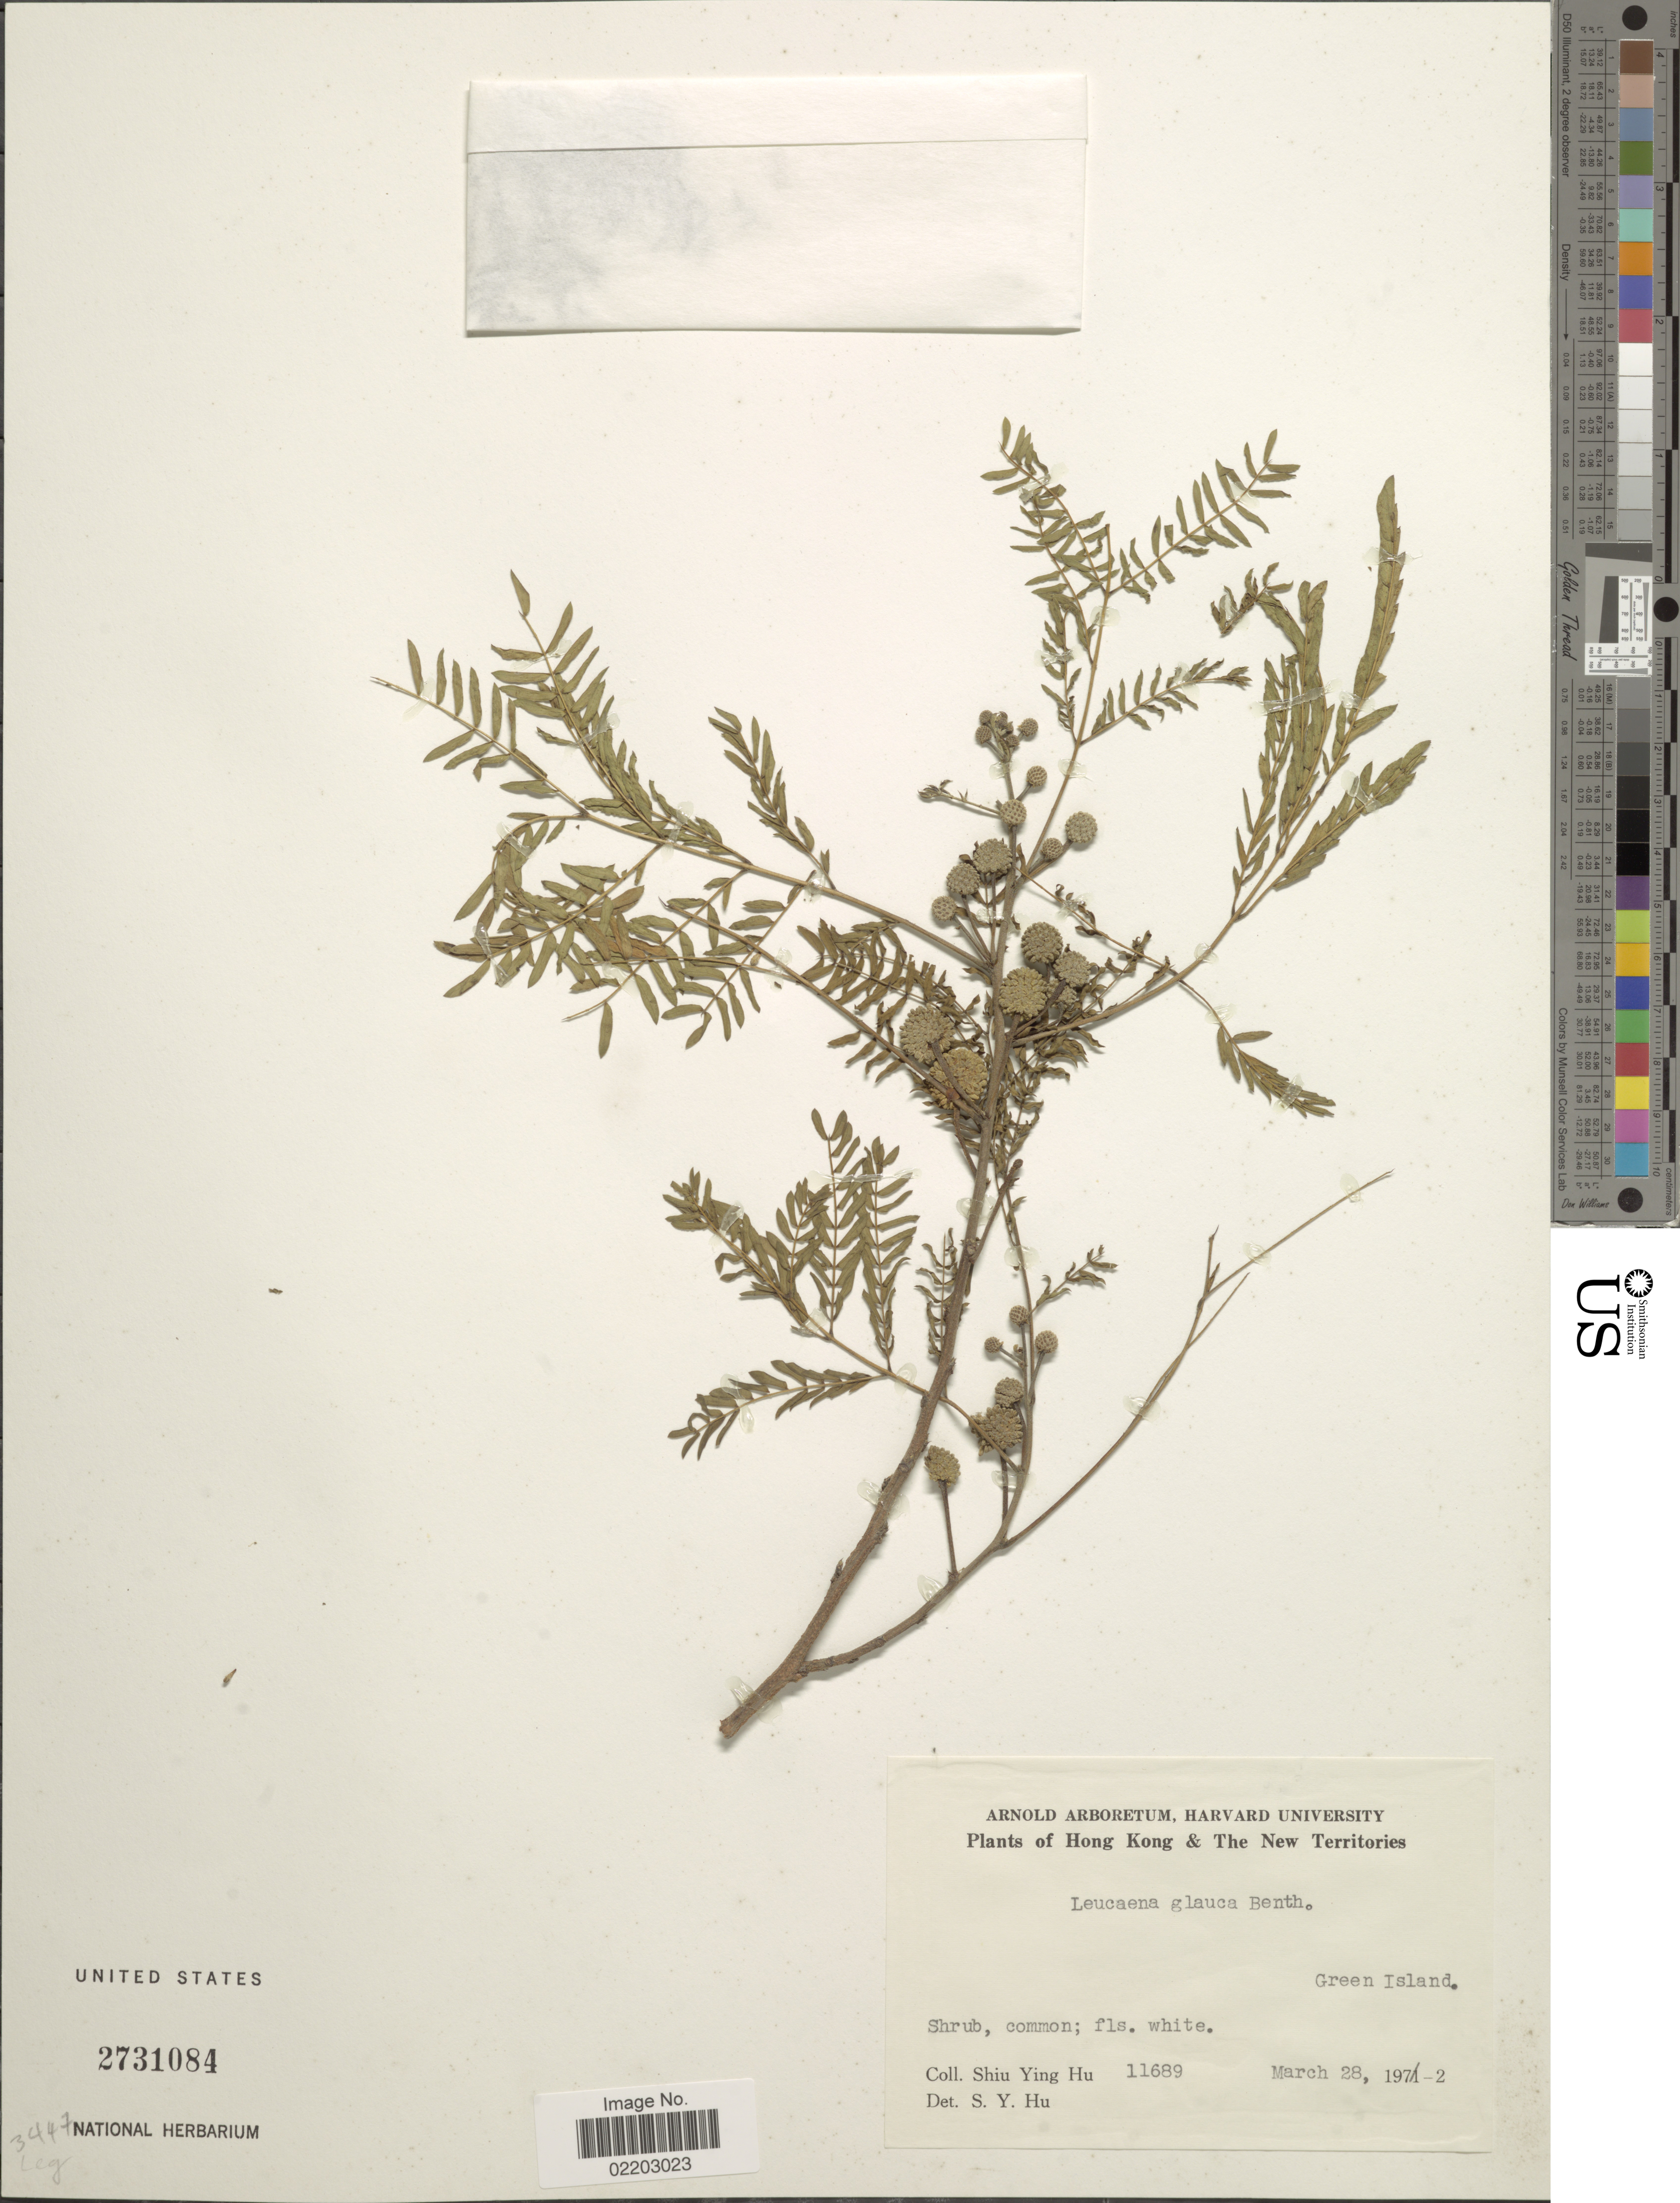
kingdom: Plantae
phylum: Tracheophyta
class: Magnoliopsida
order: Fabales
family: Fabaceae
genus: Leucaena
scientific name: Leucaena leucocephala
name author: (Lam.) de Wit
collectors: S. Y. Hu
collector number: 11689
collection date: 1972-03-28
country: China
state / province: Hong Kong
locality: Hong Kong & The New Territories. Green Island.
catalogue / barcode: US 2731084